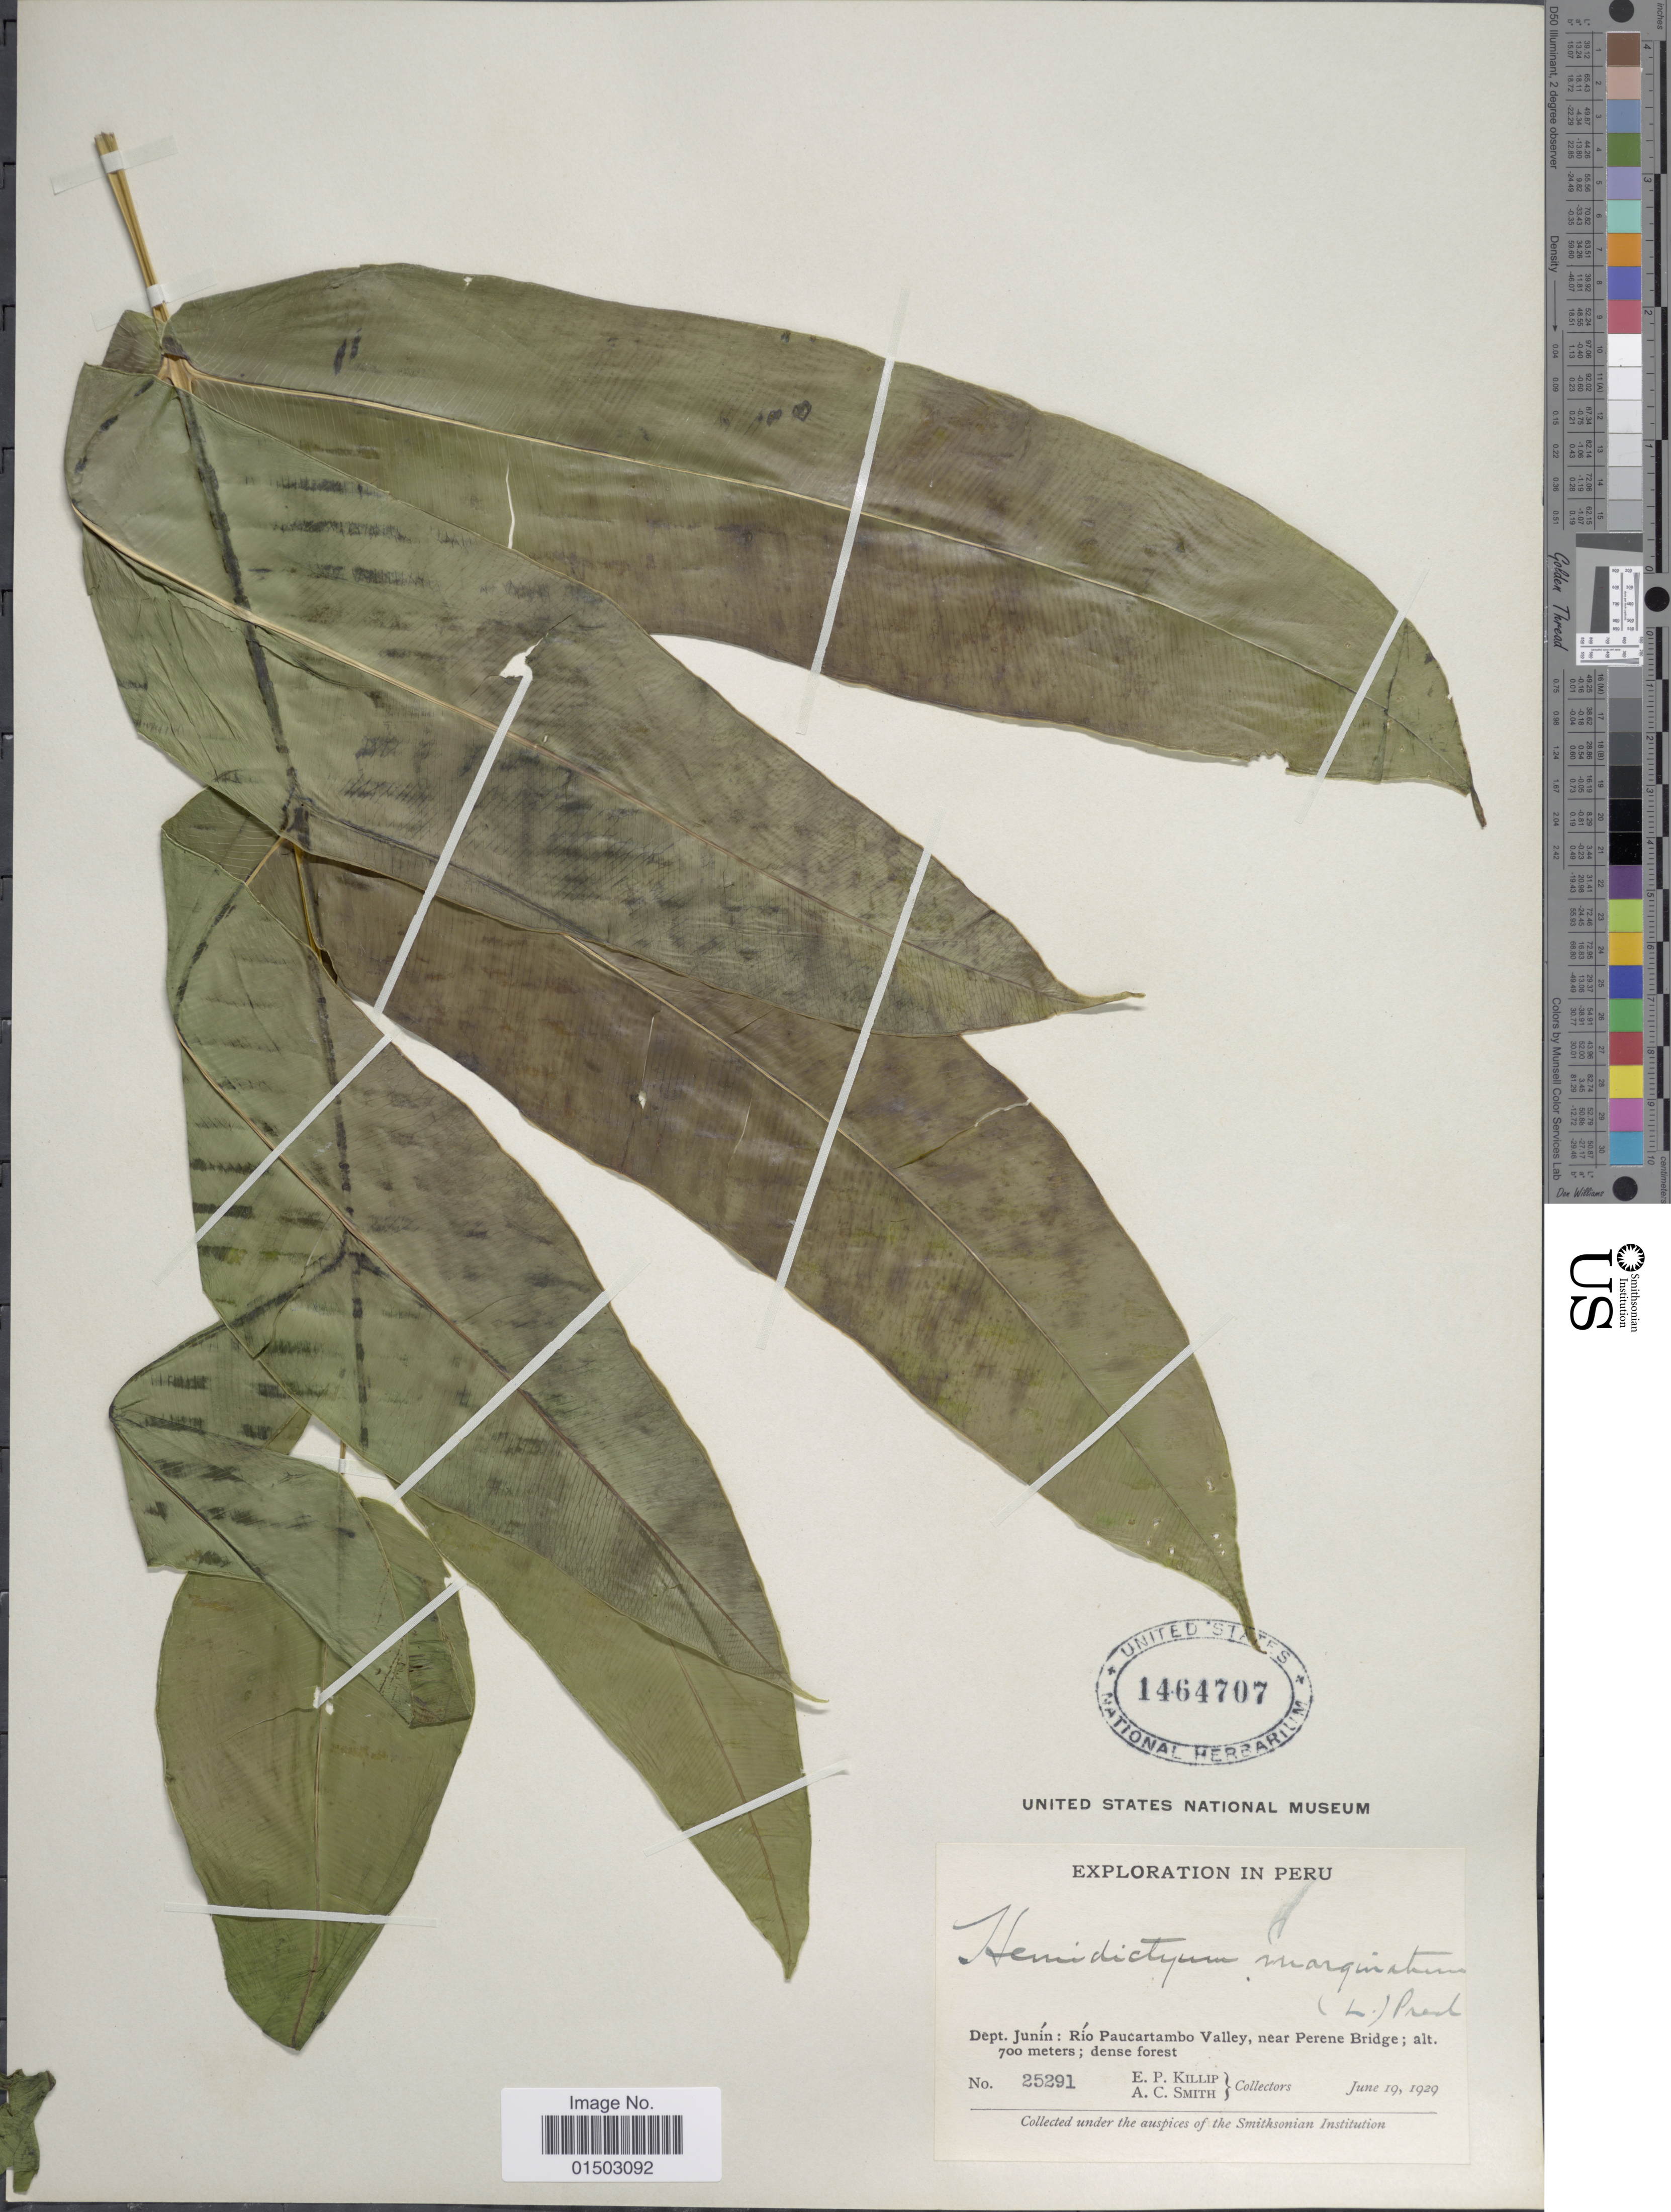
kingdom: Plantae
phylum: Tracheophyta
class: Polypodiopsida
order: Polypodiales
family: Hemidictyaceae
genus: Hemidictyum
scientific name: Hemidictyum marginatum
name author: (L.) C. Presl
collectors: E. P. Killip & A. C. Smith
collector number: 25291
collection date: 1929-06-19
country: Peru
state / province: Junín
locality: Peru. Dept. Junin: rio Paucartambo Valley, near Perene Bridge.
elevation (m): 700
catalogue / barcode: US 1464707